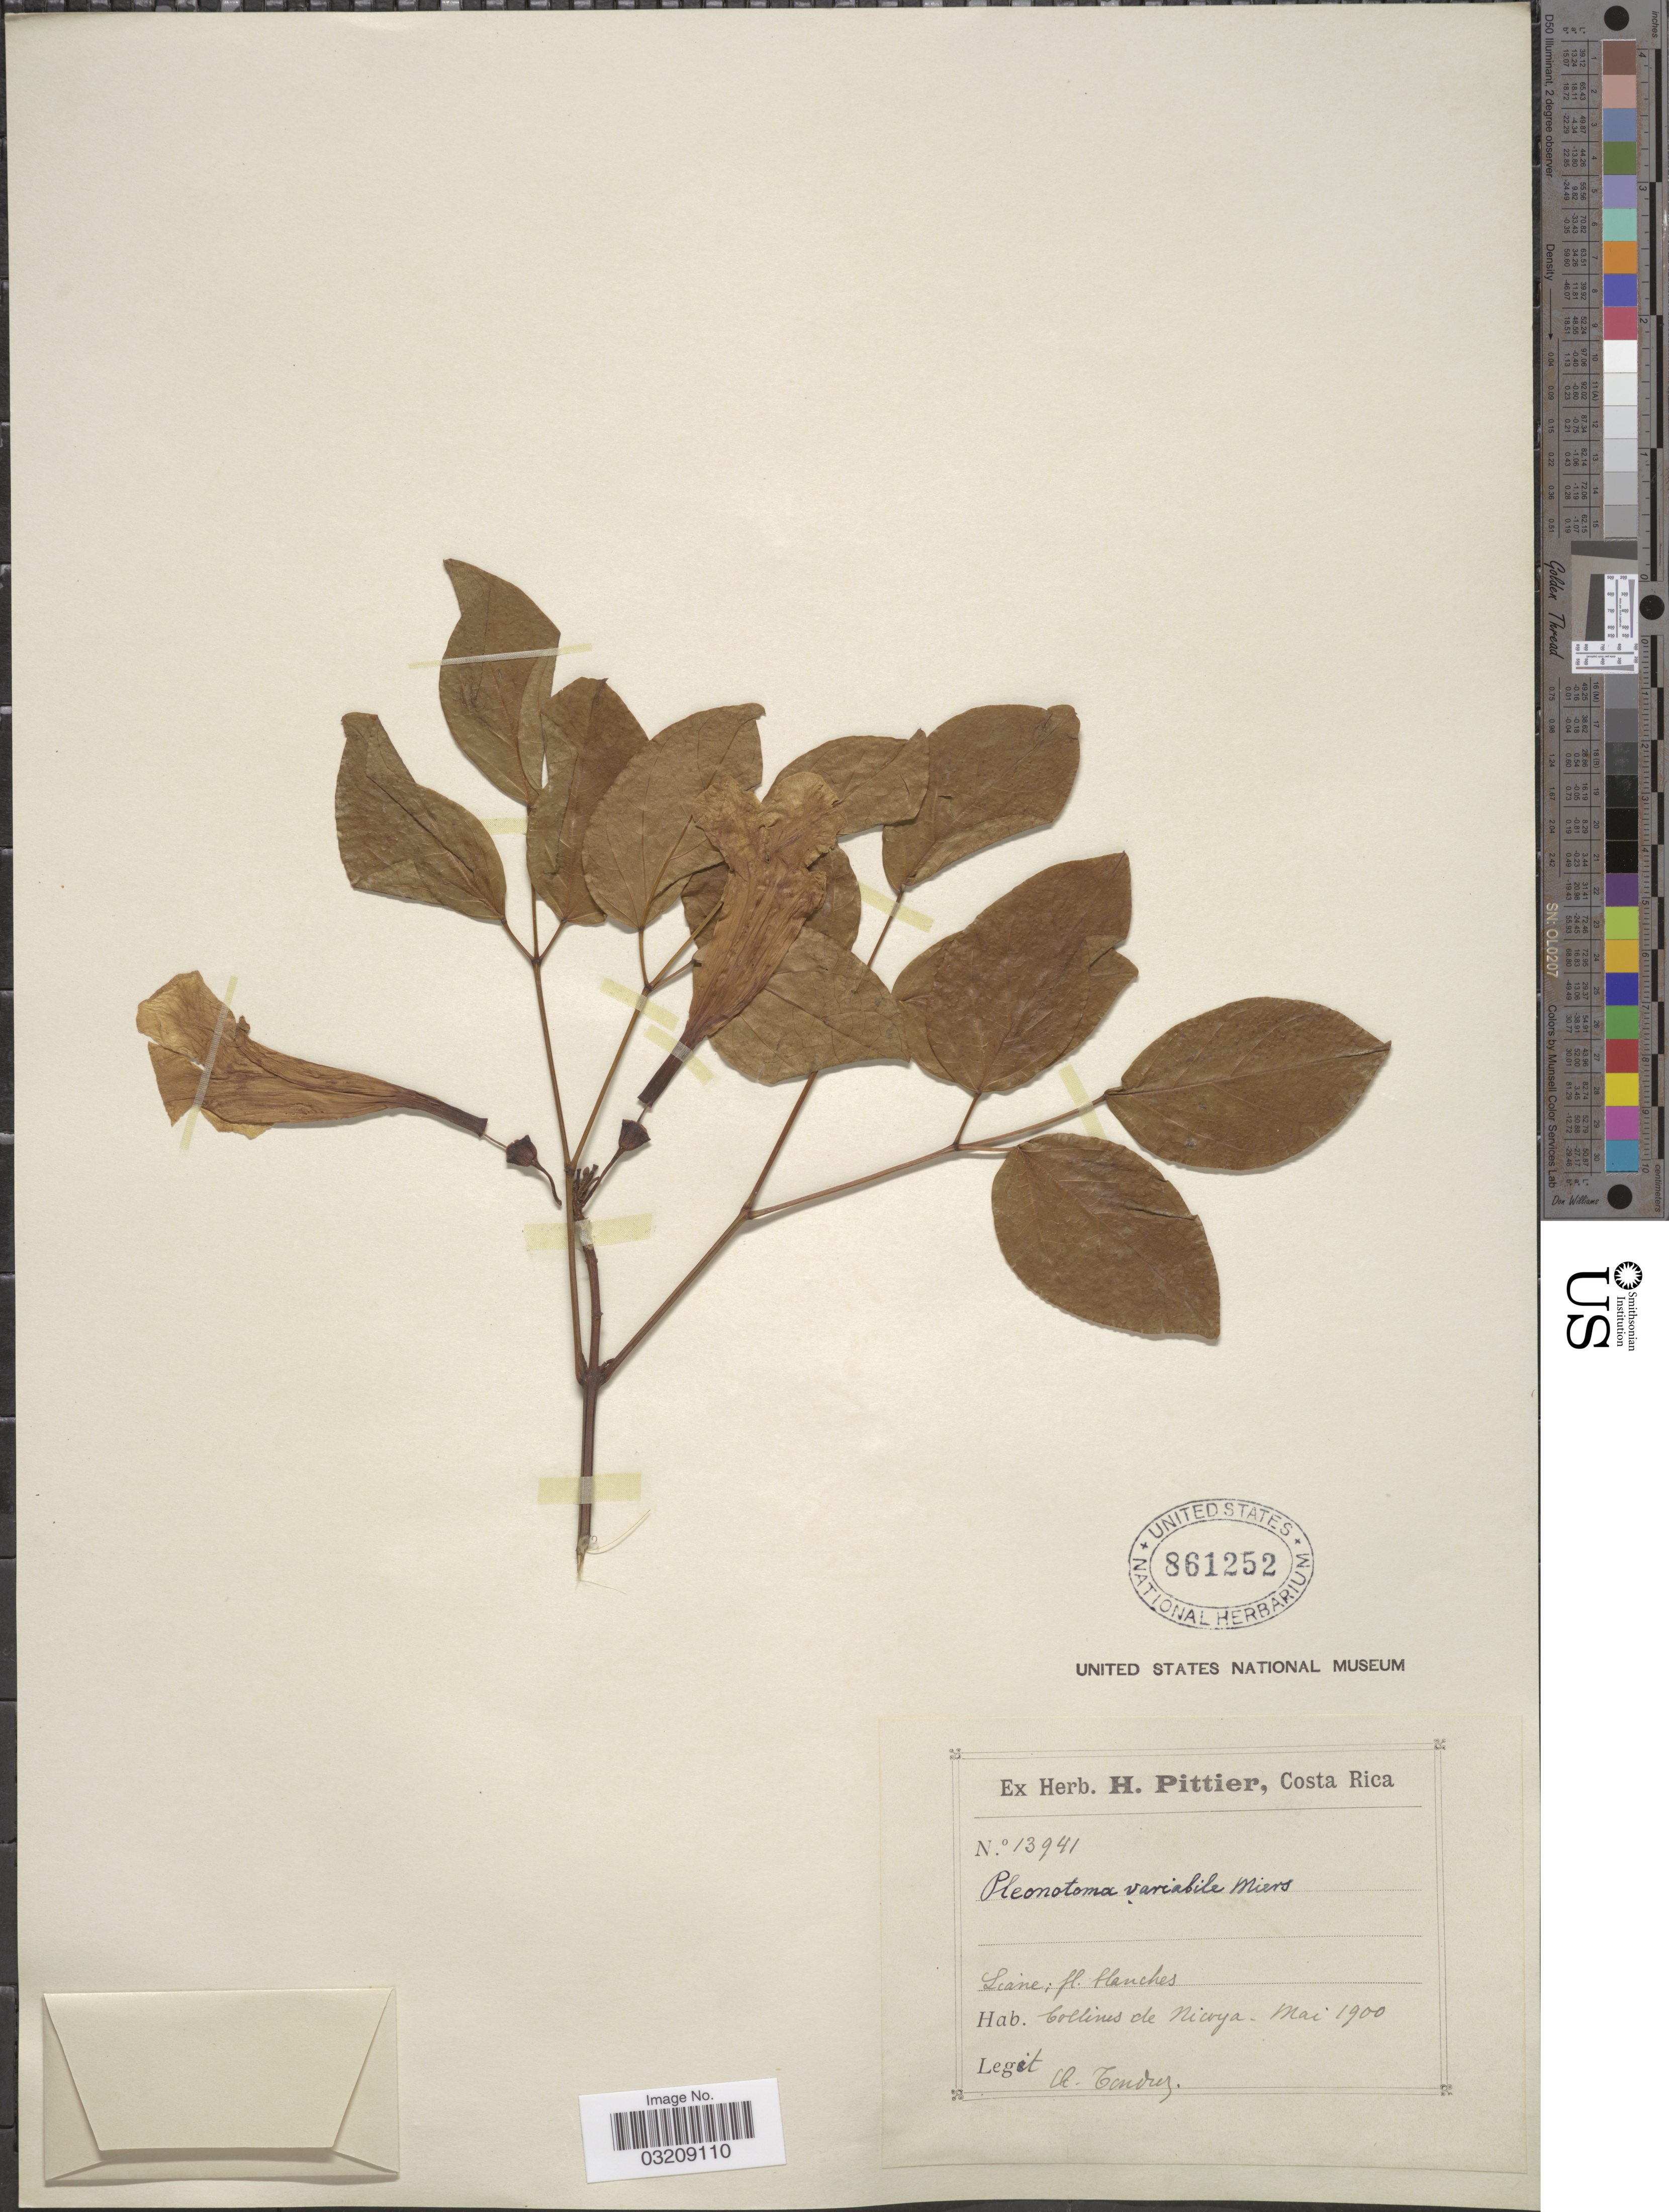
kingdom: Plantae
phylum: Tracheophyta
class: Magnoliopsida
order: Lamiales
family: Bignoniaceae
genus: Pleonotoma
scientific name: Pleonotoma variabilis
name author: (Jacq.) Miers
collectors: A. Tonduz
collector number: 13941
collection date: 1900-05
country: Costa Rica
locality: Collines de Nicoya.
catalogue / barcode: US 861252